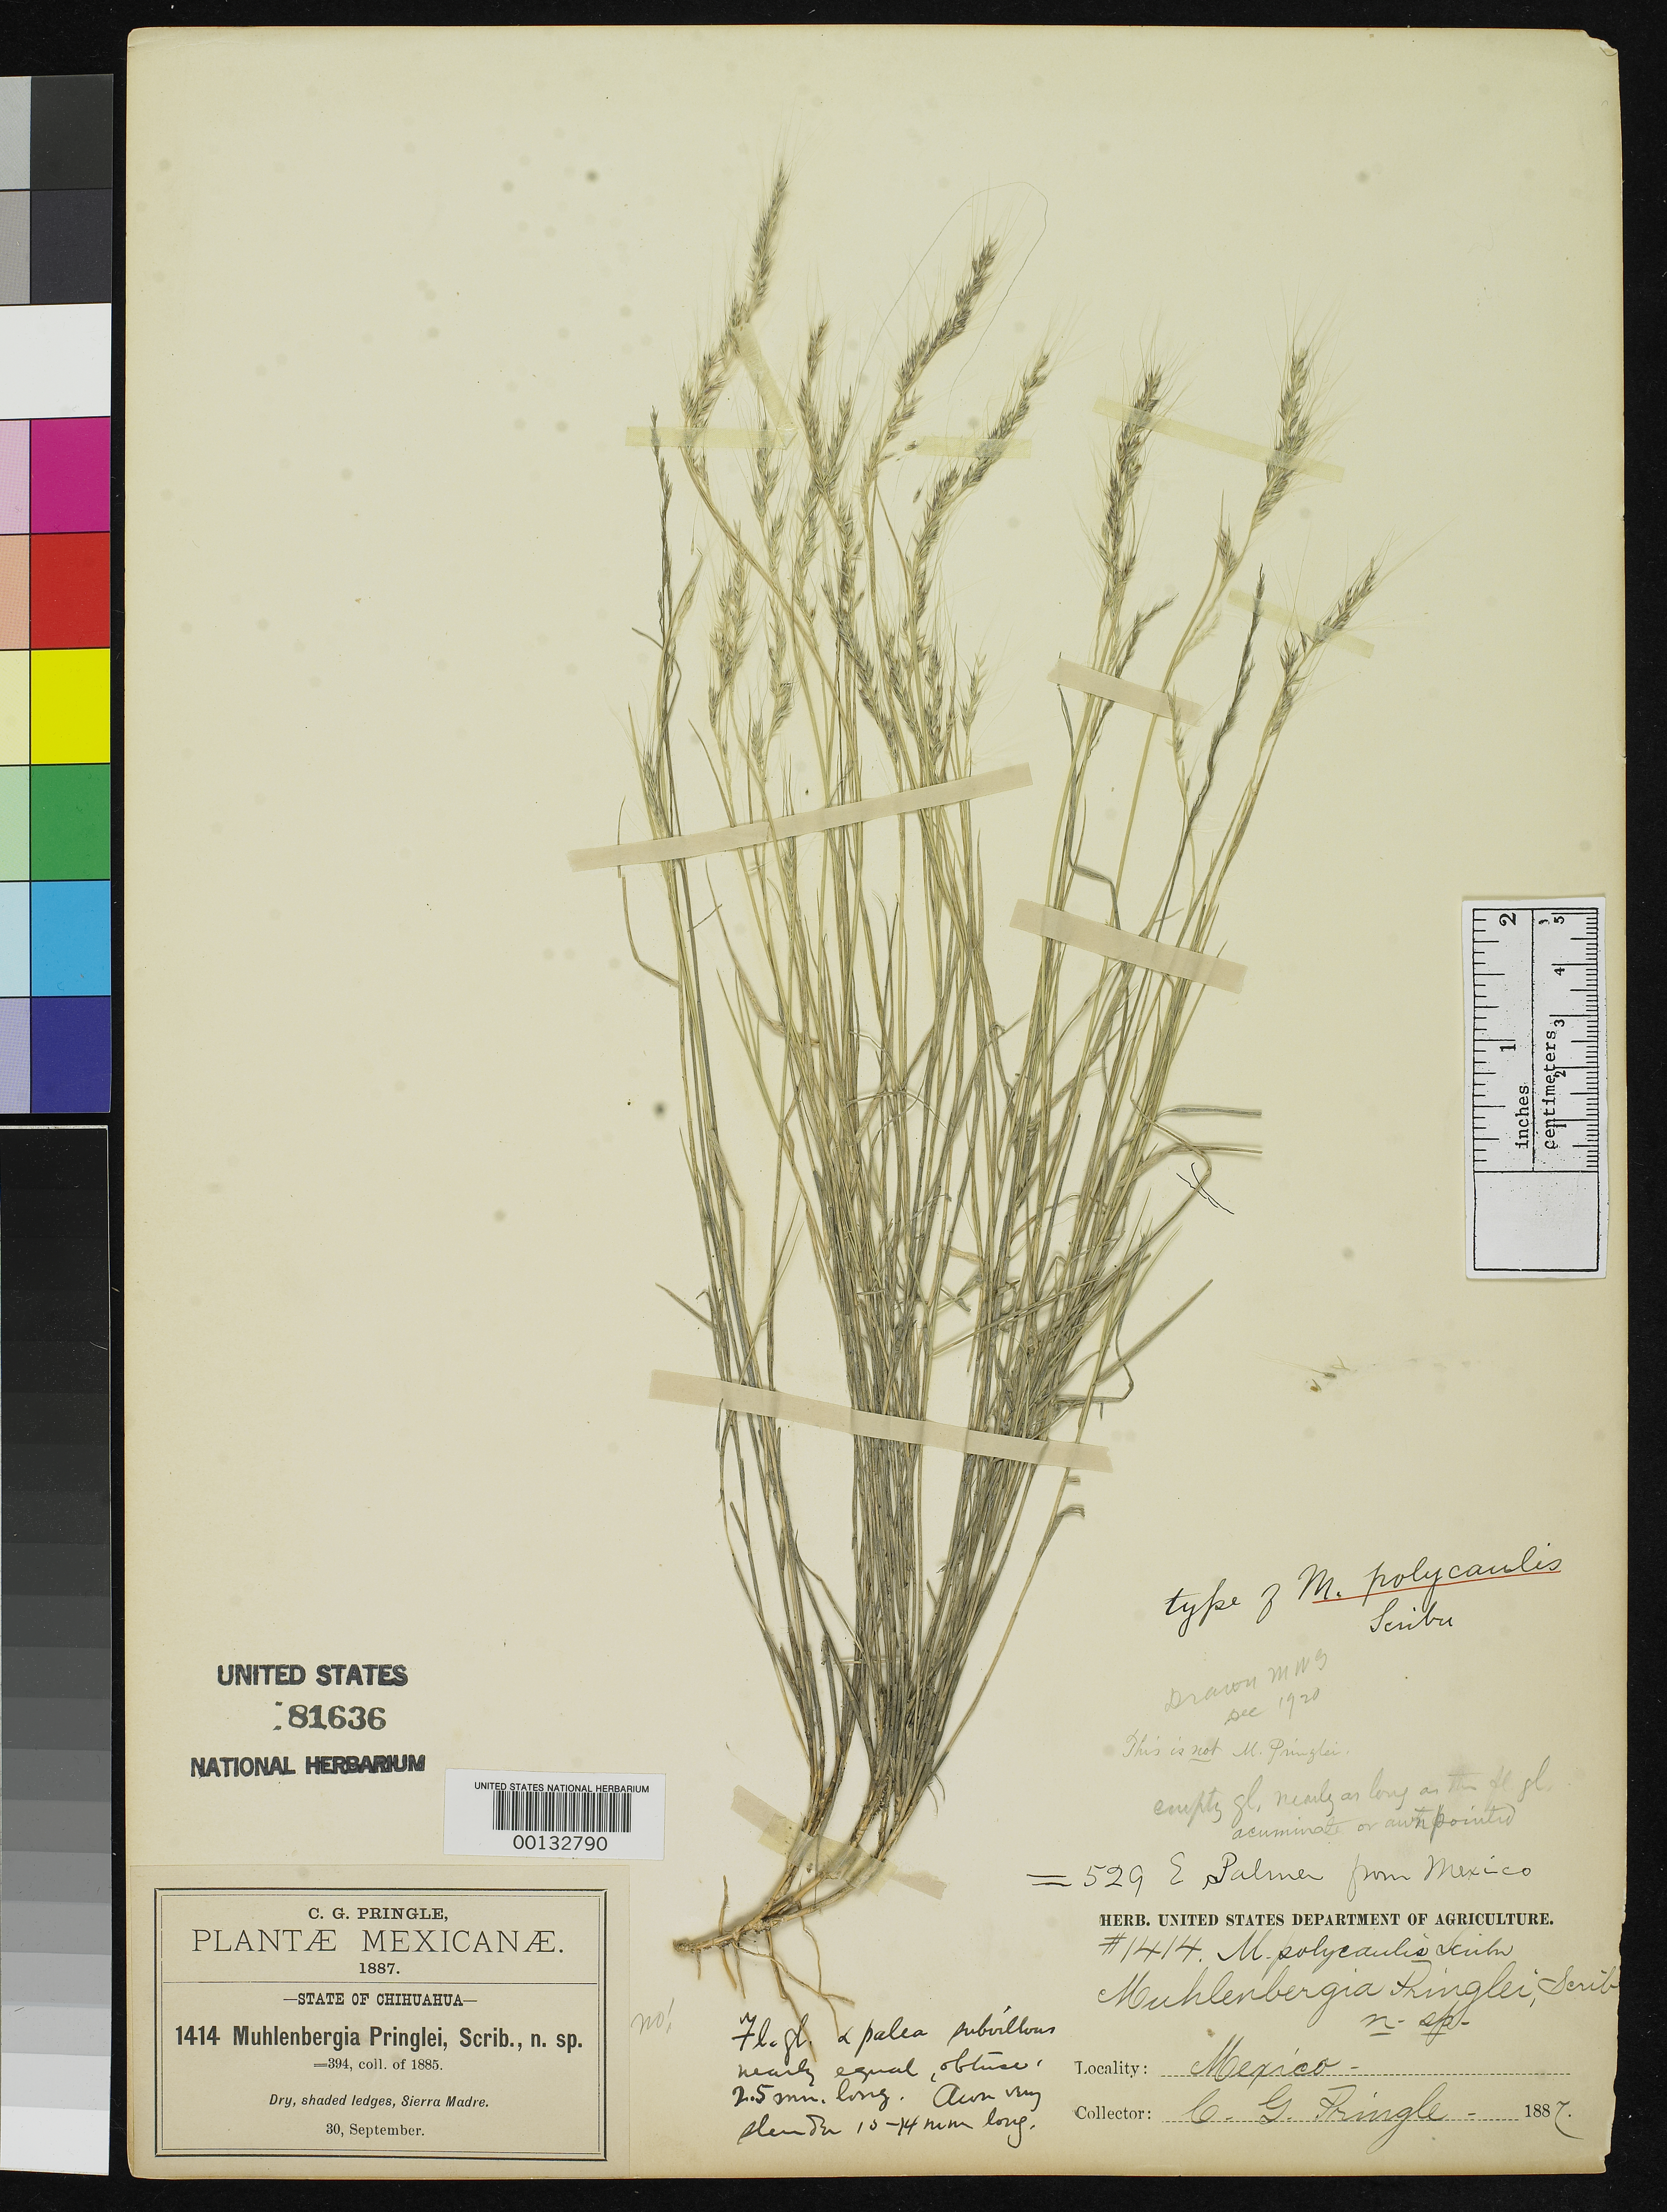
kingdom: Plantae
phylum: Tracheophyta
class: Liliopsida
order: Poales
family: Poaceae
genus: Muhlenbergia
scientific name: Muhlenbergia polycaulis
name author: Scribn.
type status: Holotype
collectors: C. G. Pringle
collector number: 1414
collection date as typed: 30 Sep 1887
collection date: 1887-09-30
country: Mexico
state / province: Chihuahua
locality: Sierra Madre.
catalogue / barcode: US 81636